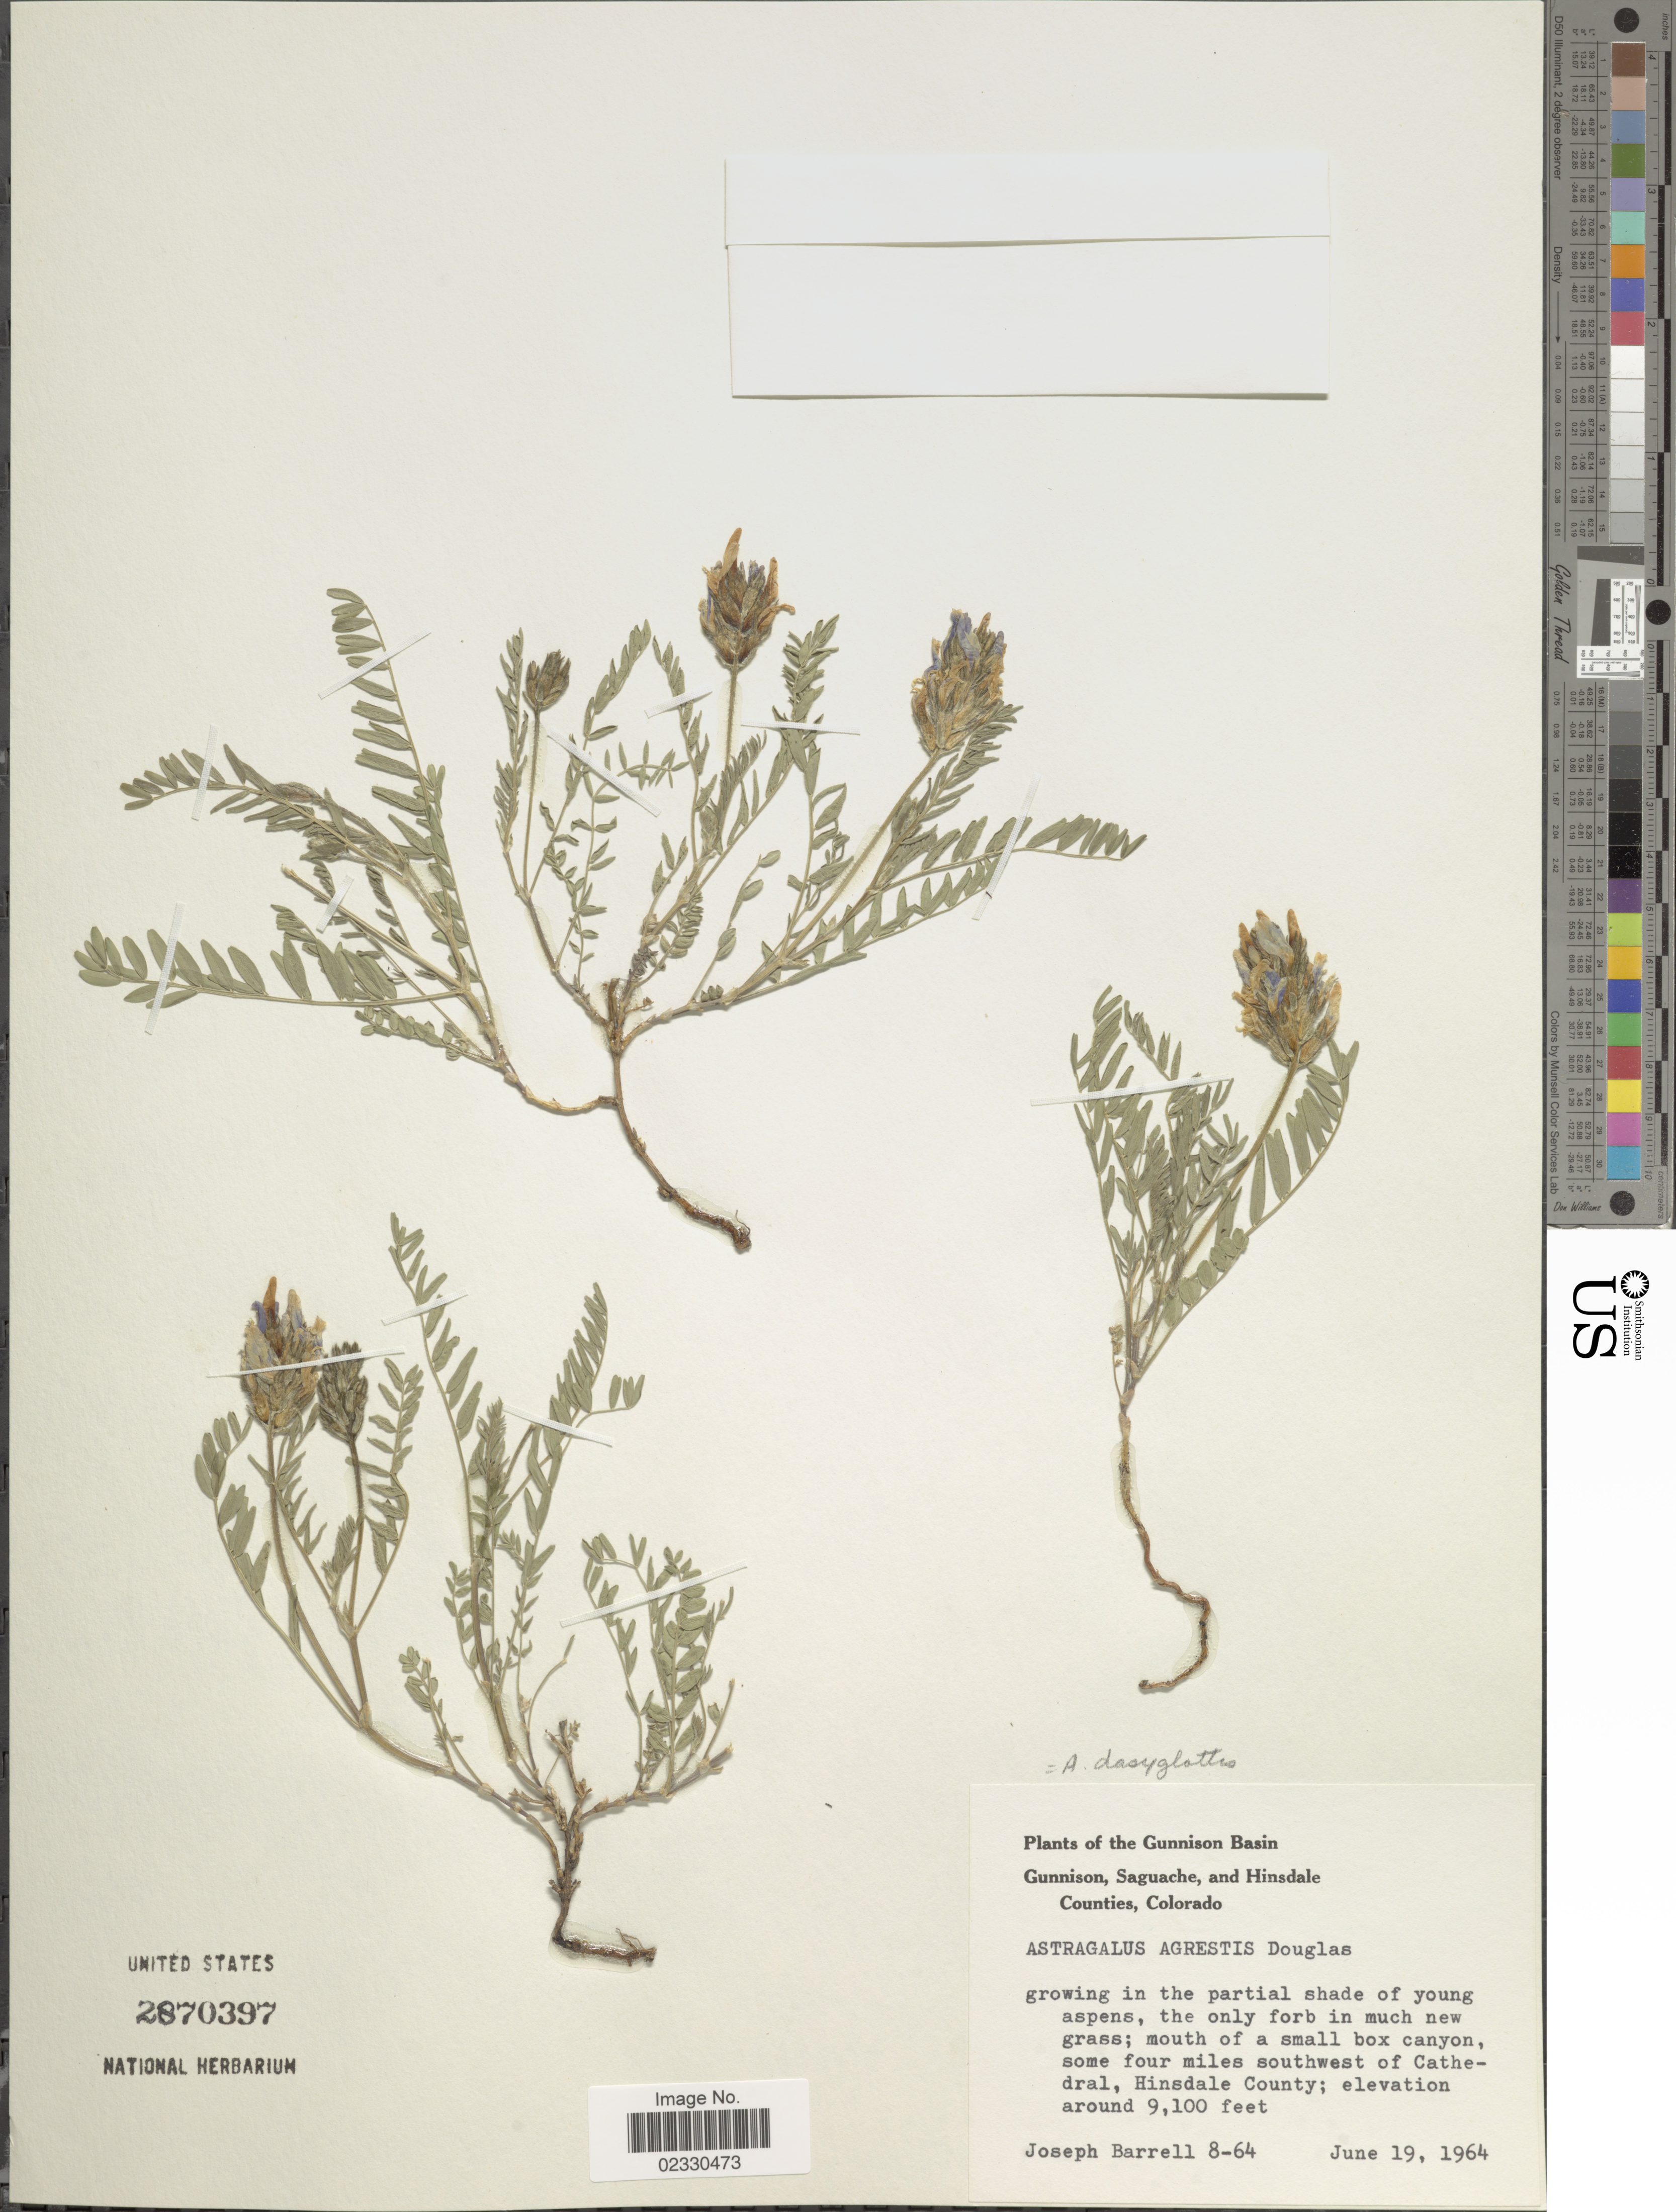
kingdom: Plantae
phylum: Tracheophyta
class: Magnoliopsida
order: Fabales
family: Fabaceae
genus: Astragalus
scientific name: Astragalus dasyglottis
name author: DC.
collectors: J. Barrell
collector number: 8-64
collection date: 1964-06-19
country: United States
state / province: Colorado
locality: Gunnison, Saguache, and Hinsdale Counties, Colorado, mouth of a small box canyon, some four miles southwest of Cathedral, Hinsdale County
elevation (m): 2774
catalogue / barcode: US 2870397